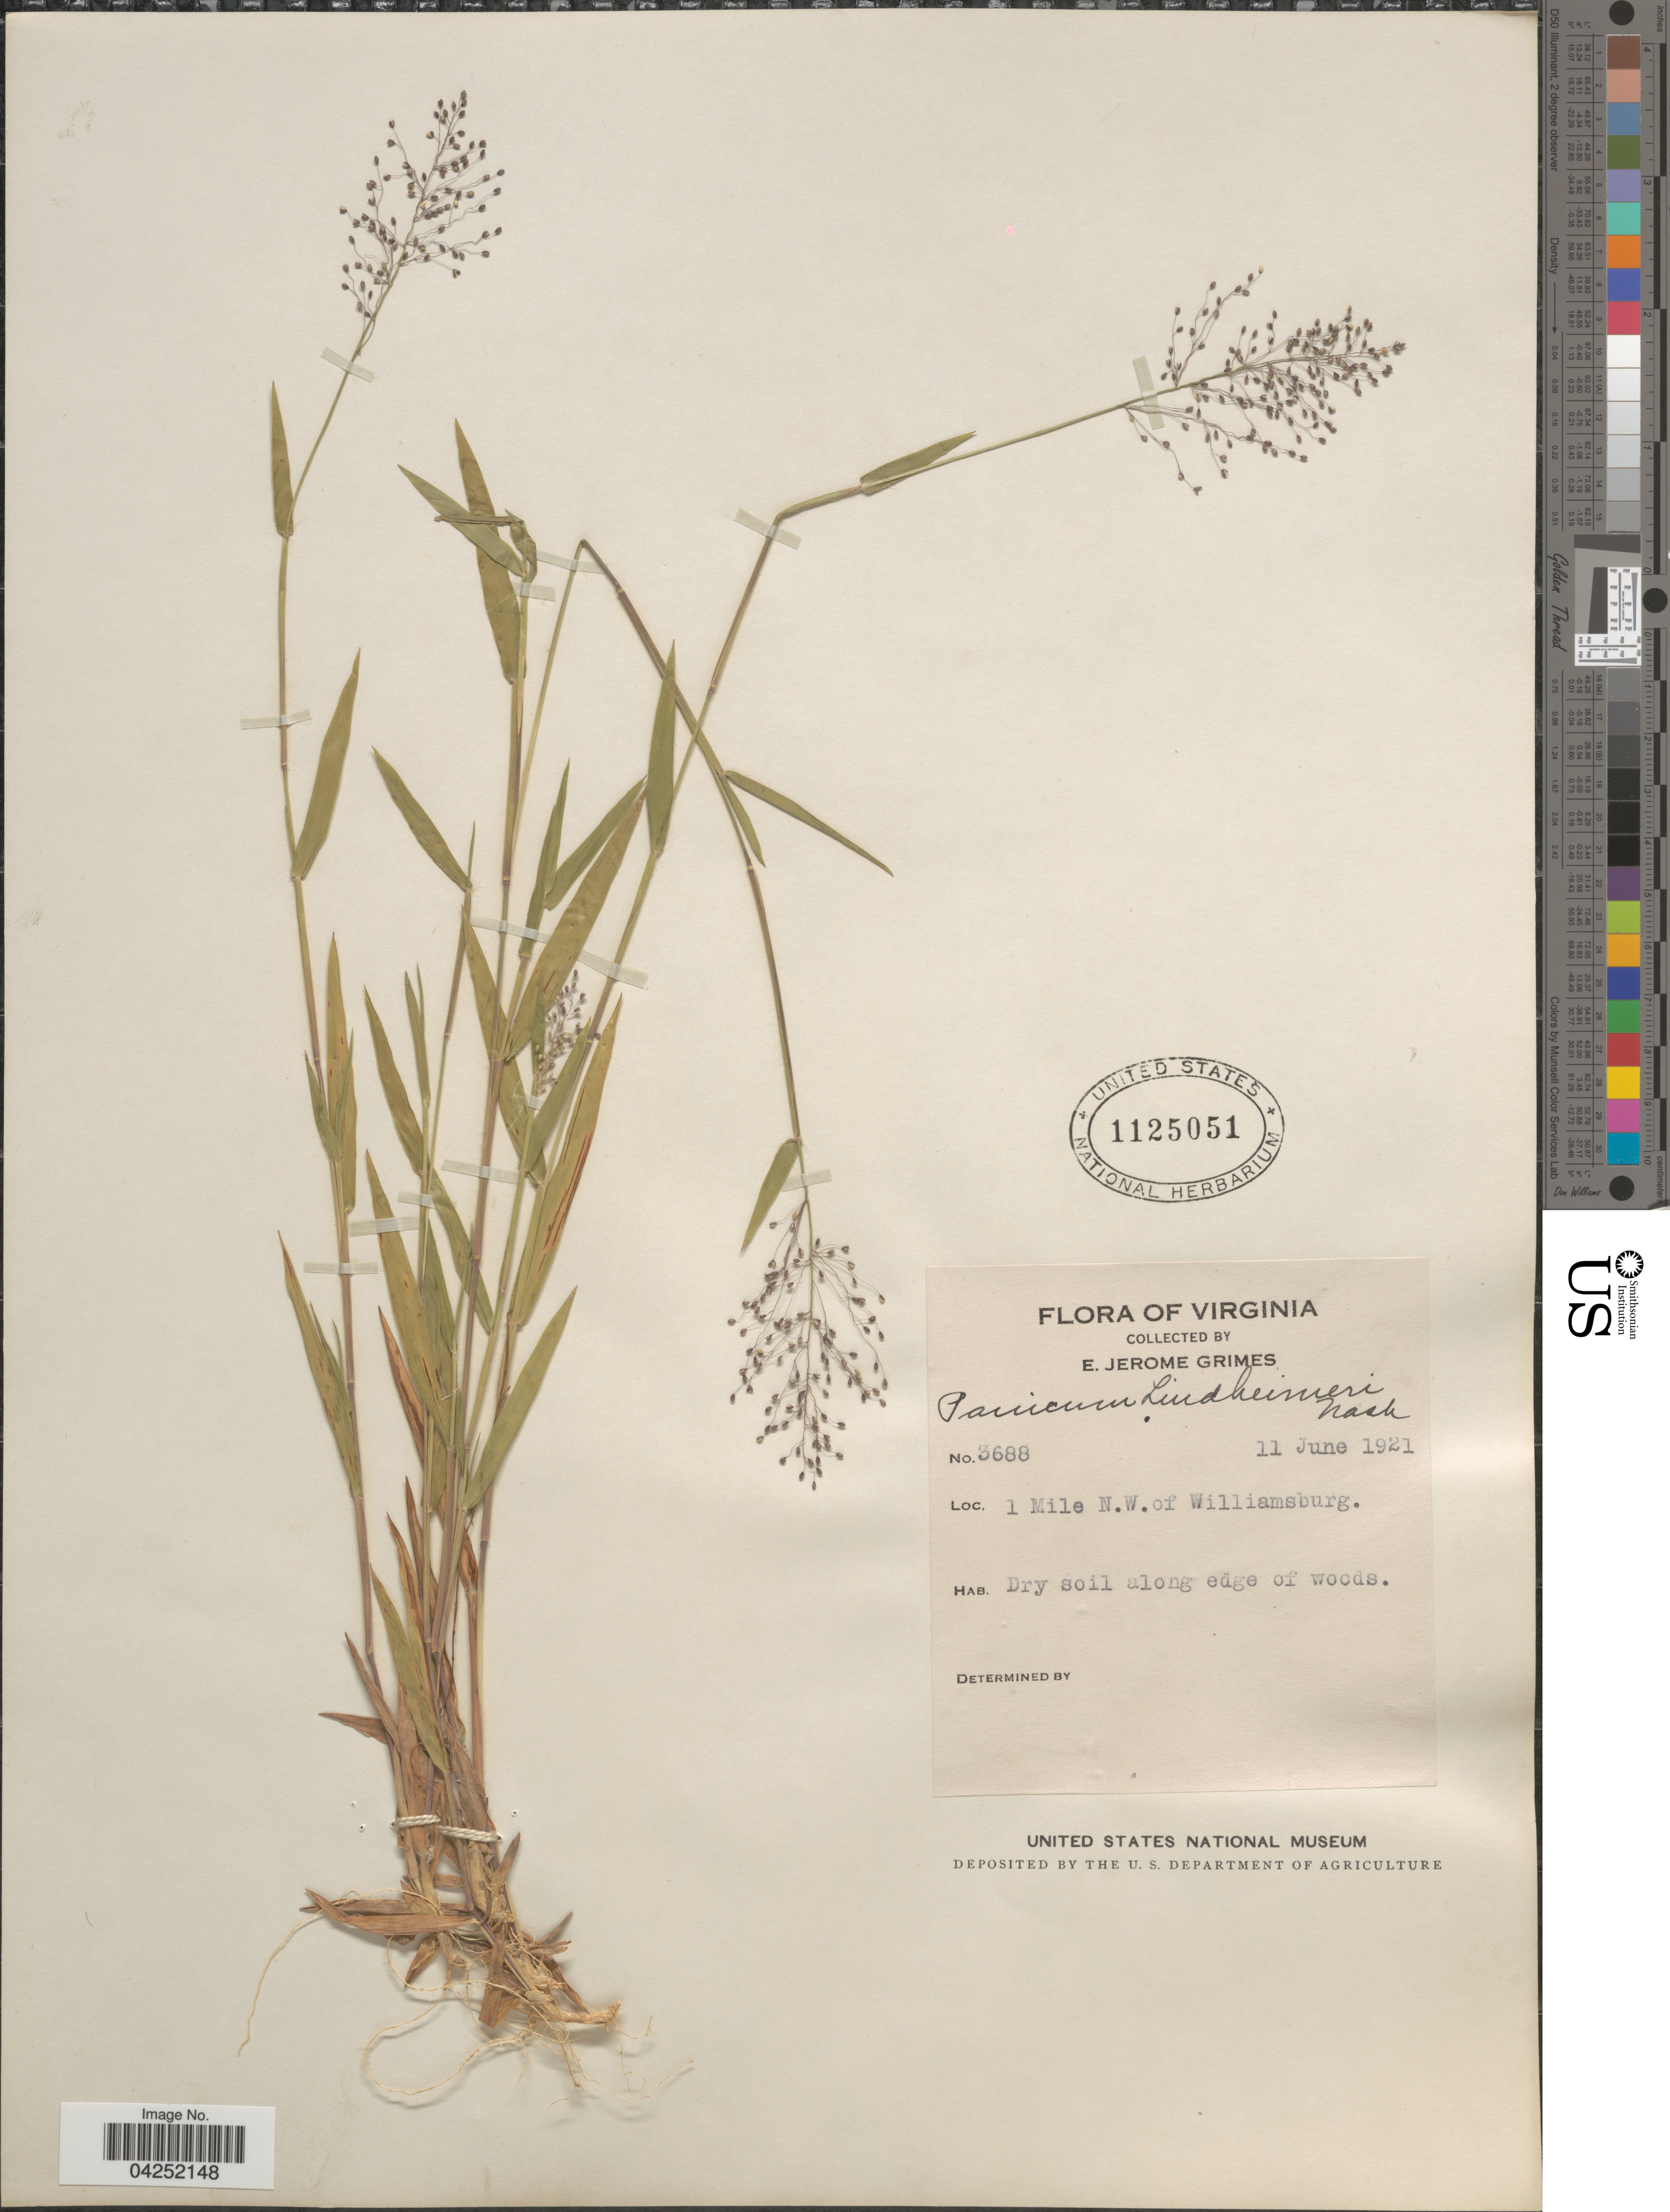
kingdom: Plantae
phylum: Tracheophyta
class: Liliopsida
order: Poales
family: Poaceae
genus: Dichanthelium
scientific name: Dichanthelium acuminatum var. lindheimeri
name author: (Nash) Gould & C.A. Clark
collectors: E. J. Grimes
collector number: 3688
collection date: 1921-06-11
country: United States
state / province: Virginia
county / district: City of Williamsburg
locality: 1 mile NW of Williamsburg.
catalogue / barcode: US 1125051